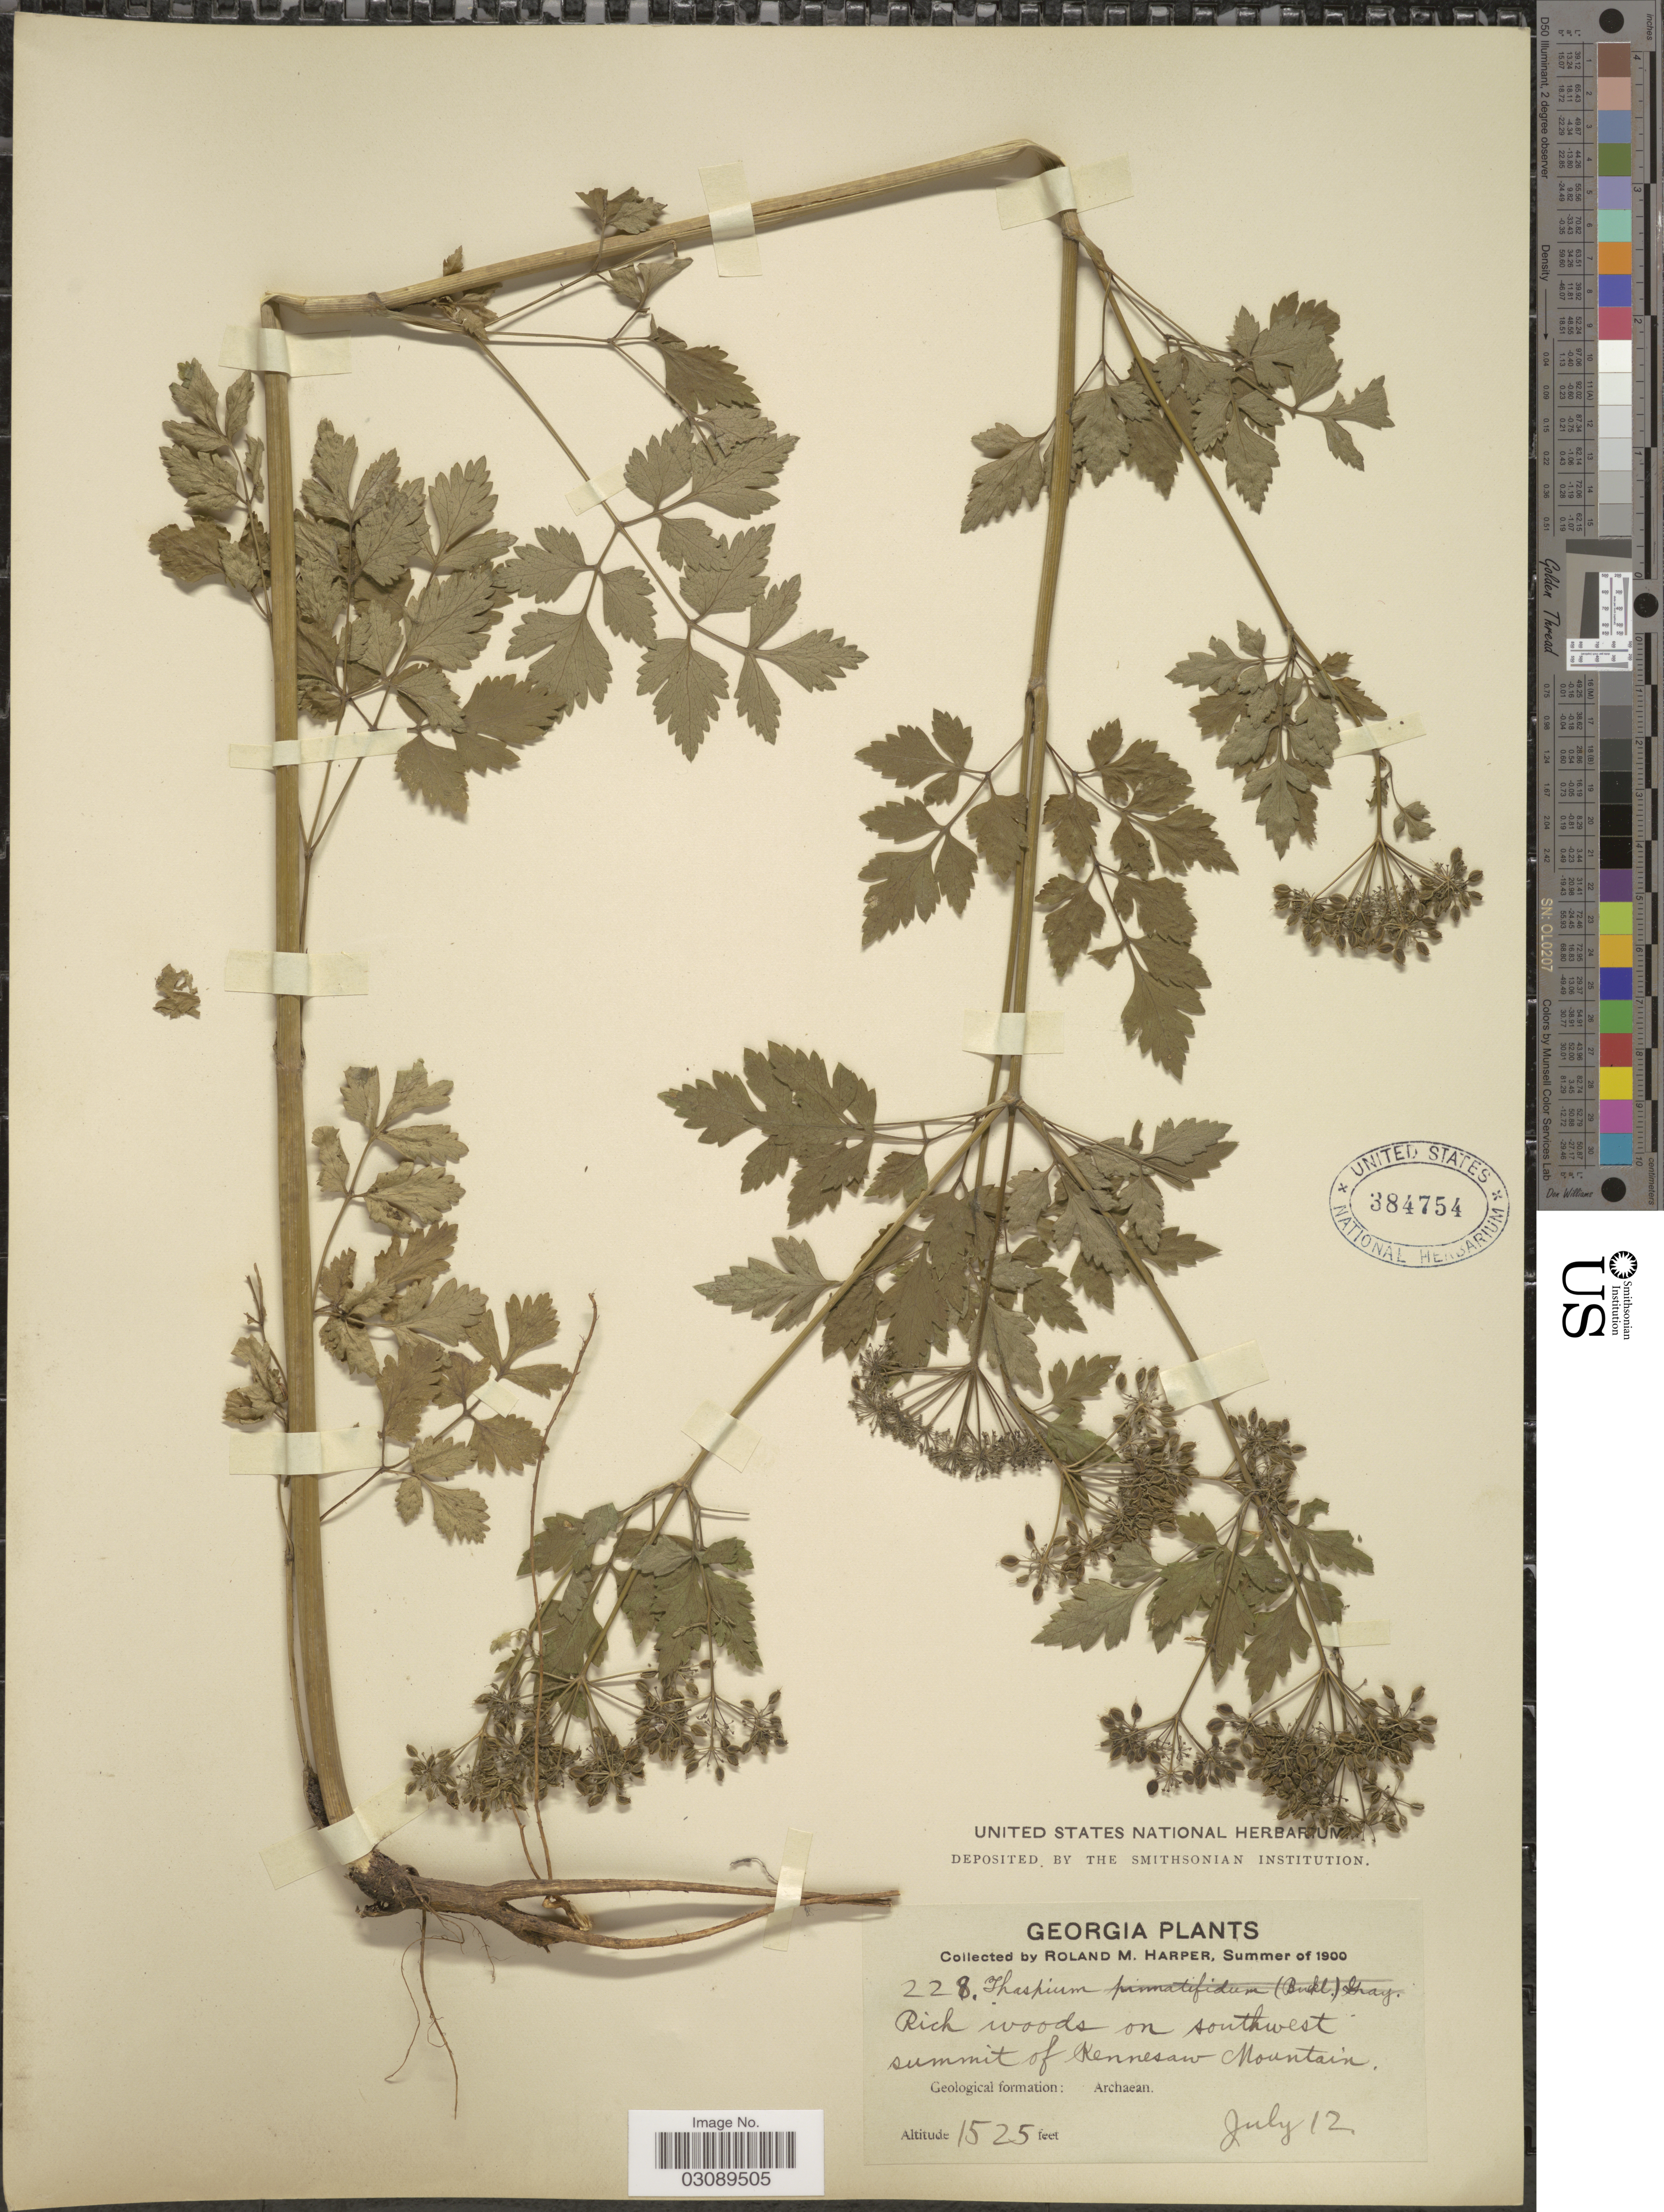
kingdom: Plantae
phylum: Tracheophyta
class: Magnoliopsida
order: Apiales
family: Apiaceae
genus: Thaspium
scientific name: Thaspium barbinode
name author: (Michx.) Nutt.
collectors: R. M. Harper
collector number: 228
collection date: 1900-07-12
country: United States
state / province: Georgia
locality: On southwest summit of Kennesaw Mountain.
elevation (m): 465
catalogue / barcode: US 384754